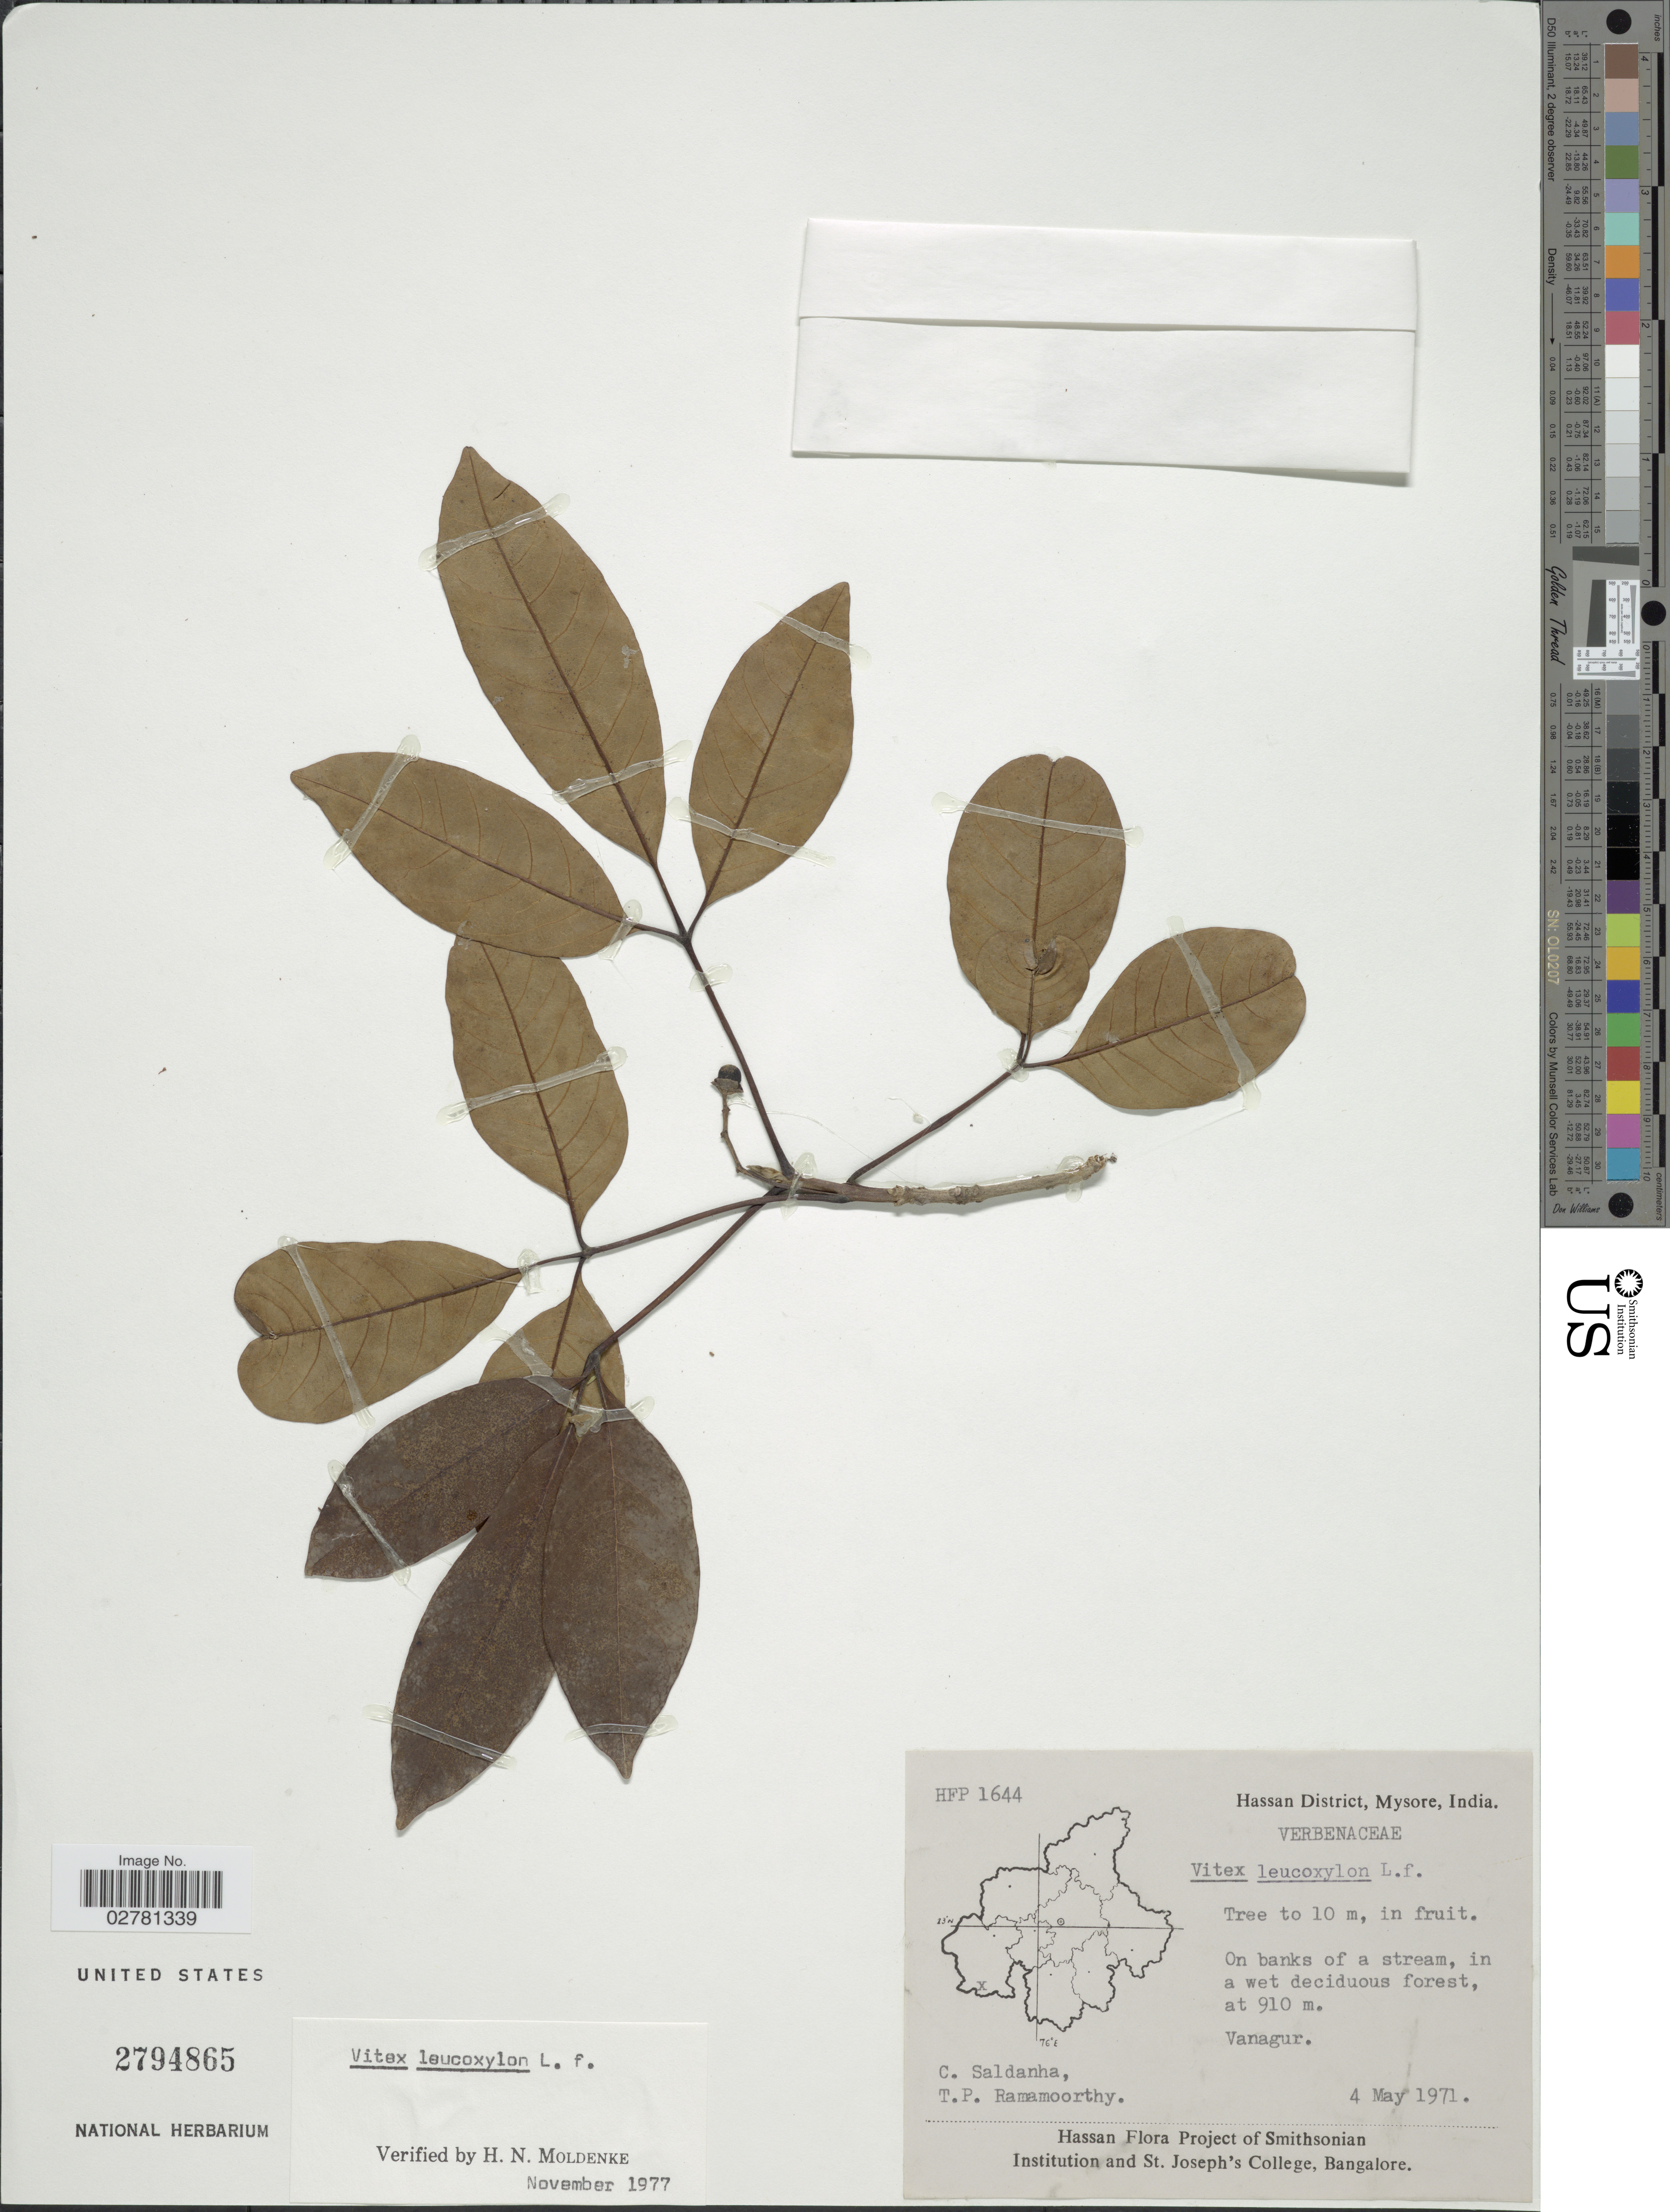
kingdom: Plantae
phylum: Tracheophyta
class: Magnoliopsida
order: Lamiales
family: Lamiaceae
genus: Vitex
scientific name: Vitex leucoxylon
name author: L. f.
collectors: C. Saldanha & T. P. Ramamoorthy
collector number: HFP1644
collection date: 1971-05-04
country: India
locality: Hassan District, Mysore. Vanagur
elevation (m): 910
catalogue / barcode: US 2794865